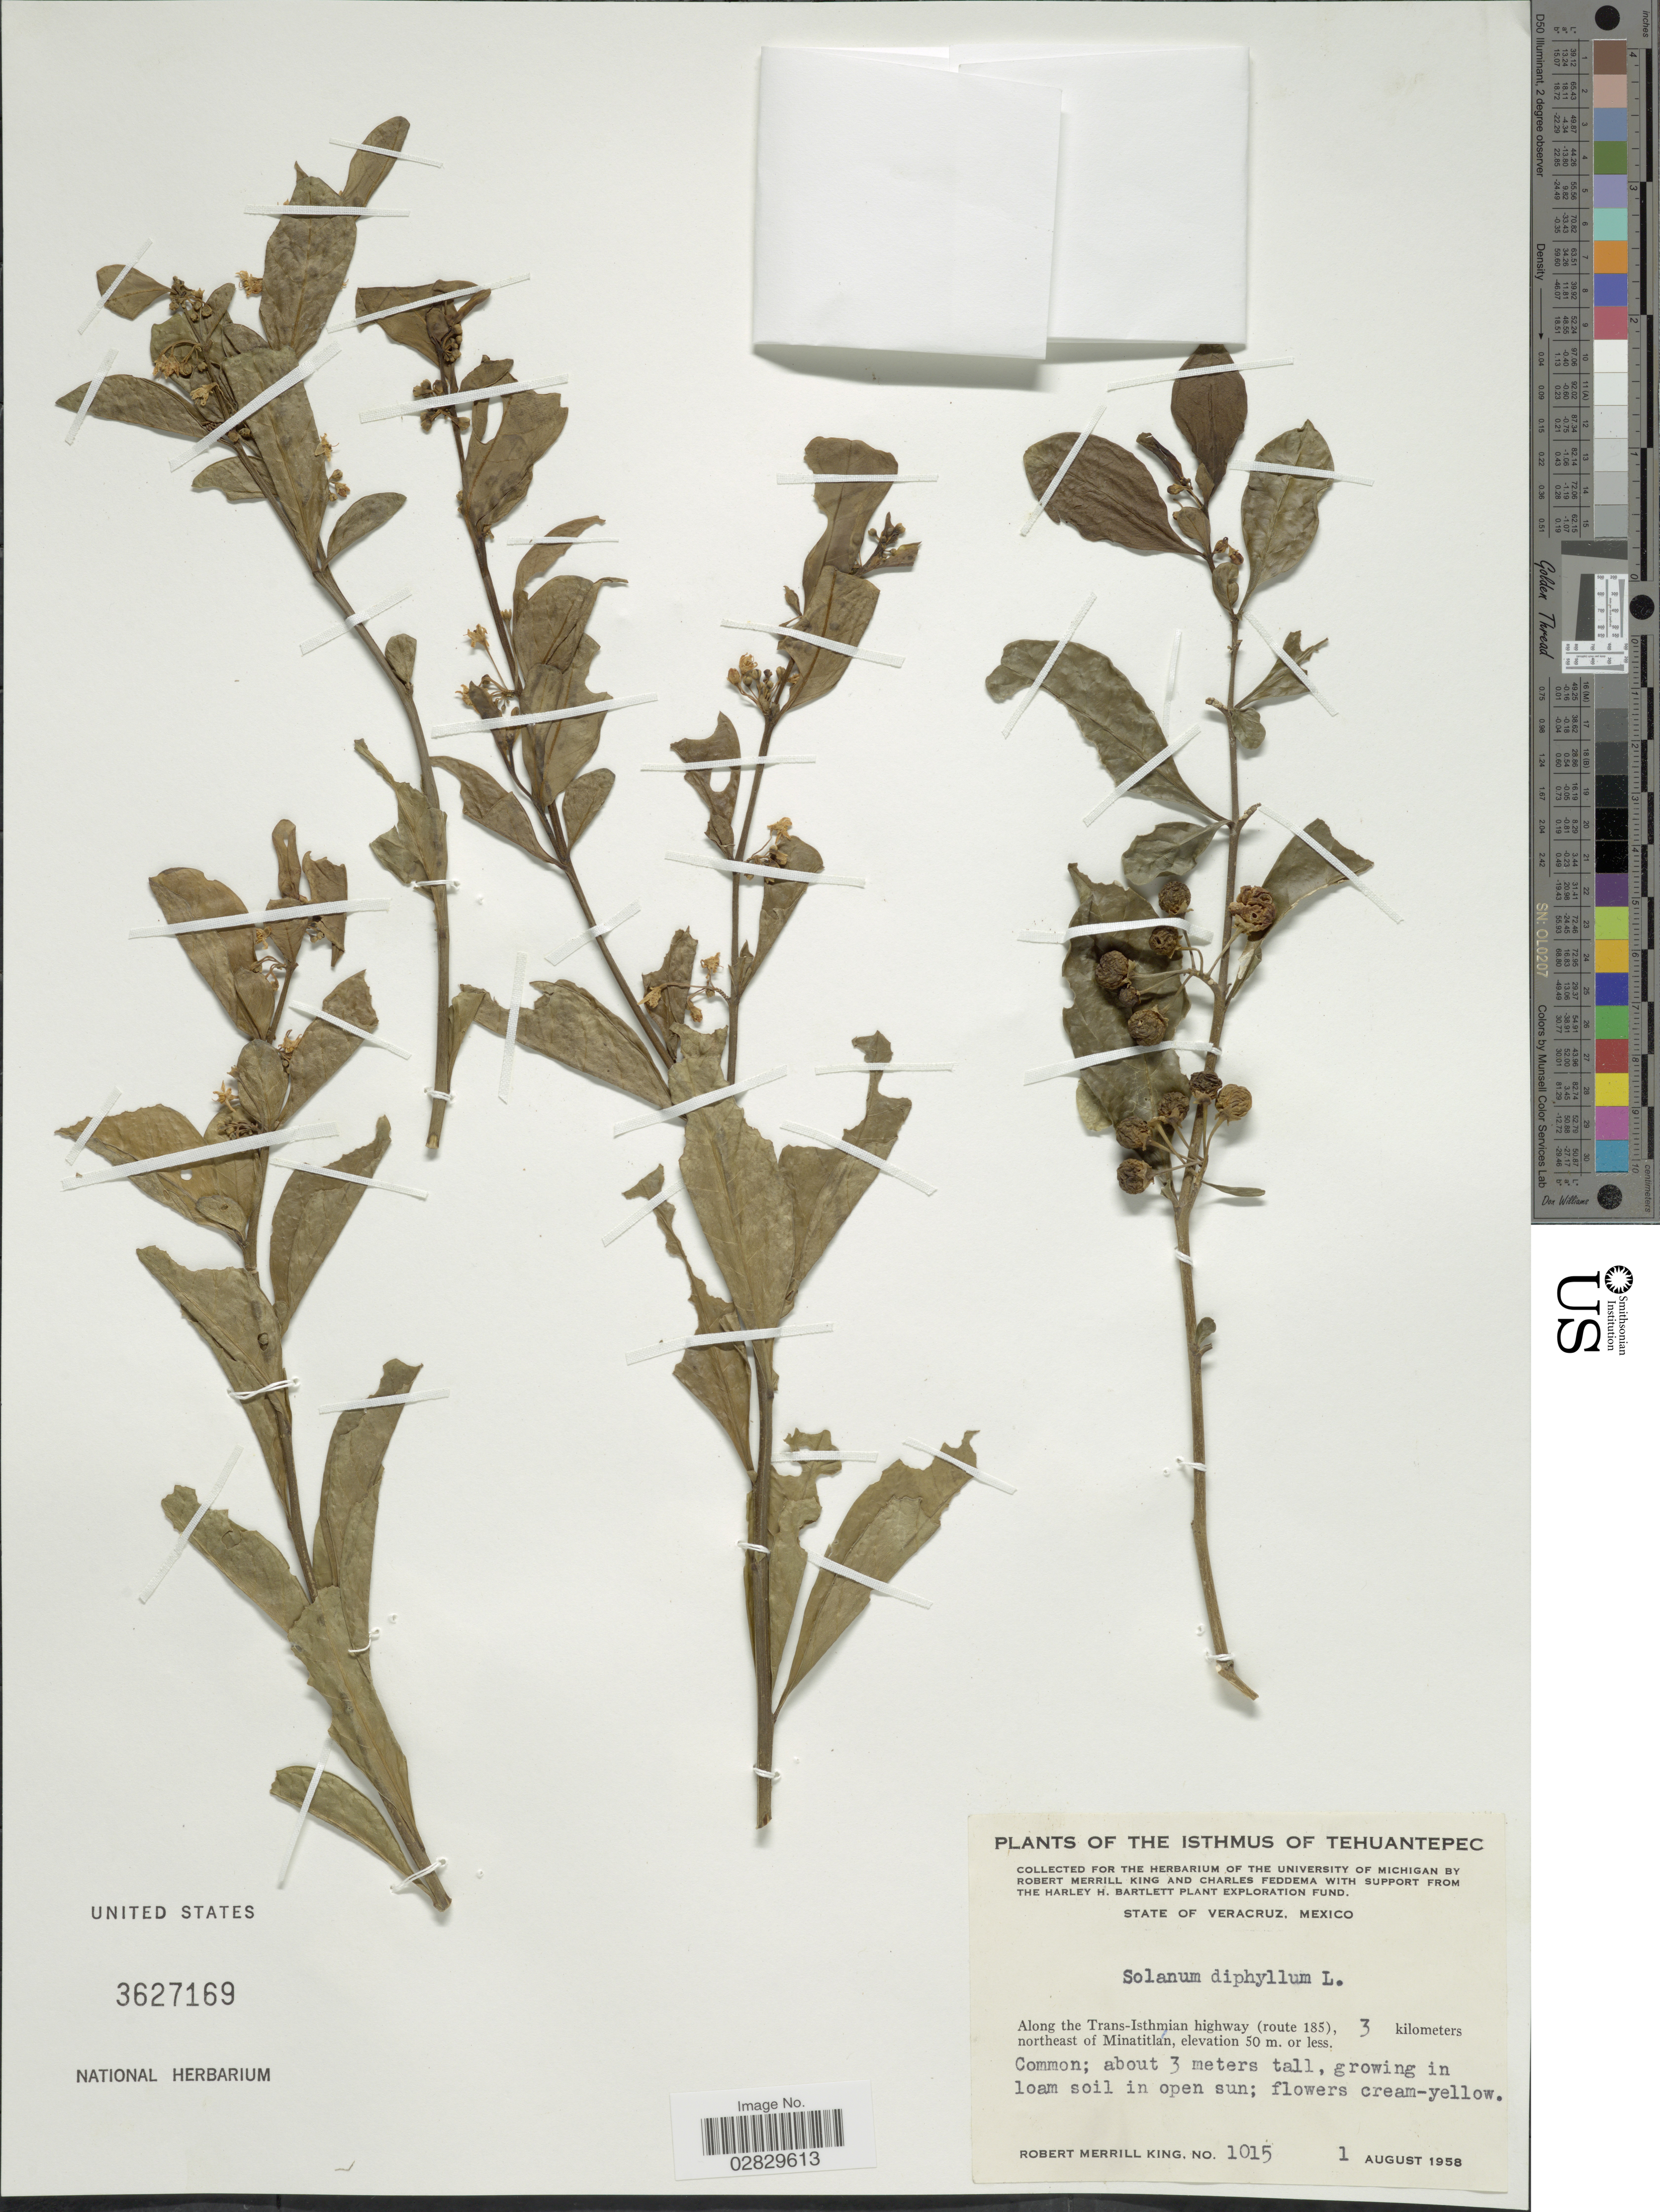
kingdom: Plantae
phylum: Tracheophyta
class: Magnoliopsida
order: Solanales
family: Solanaceae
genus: Solanum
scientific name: Solanum diphyllum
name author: L.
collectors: R. M. King & C. Feddema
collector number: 1015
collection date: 1958-08-01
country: Mexico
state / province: Veracruz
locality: The Isthmus of Tehuantepec. State of Veracruz. Along the Trans-Isthmian highway (route 185), 3 kilometers northeast of Minatitlan.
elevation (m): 50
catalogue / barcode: US 3627169